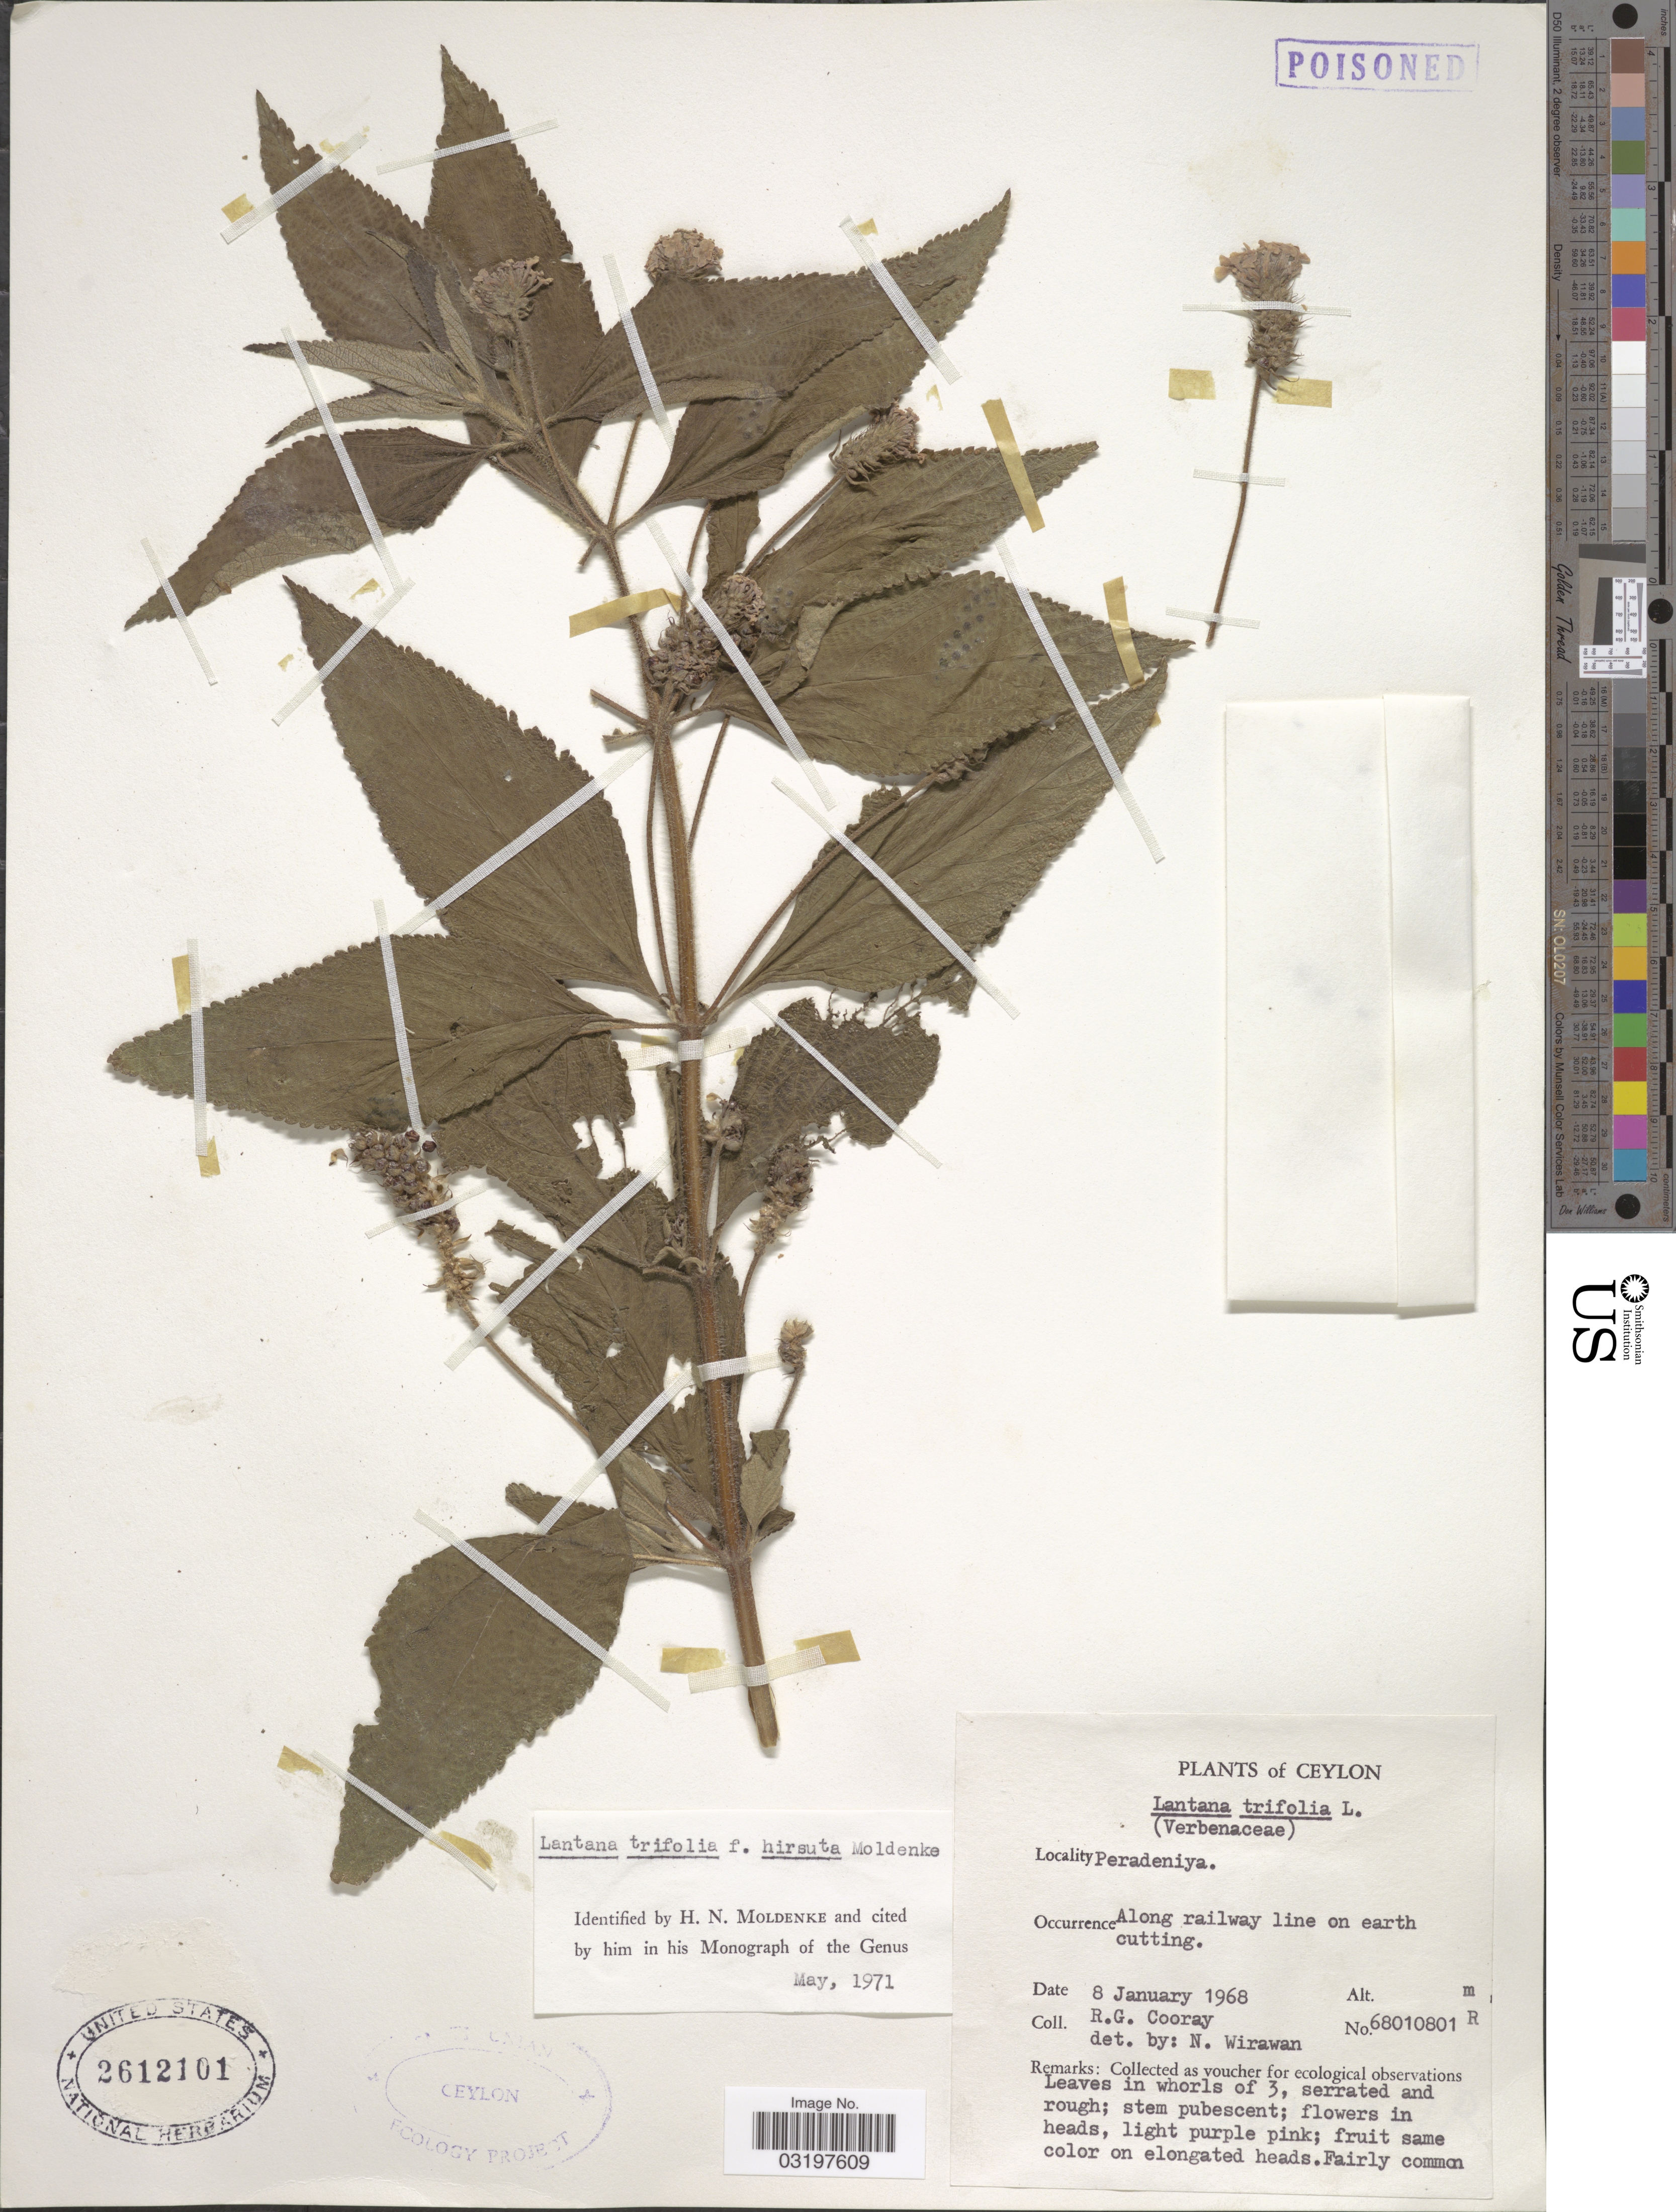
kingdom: Plantae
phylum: Tracheophyta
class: Magnoliopsida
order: Lamiales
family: Verbenaceae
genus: Lantana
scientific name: Lantana trifolia f. hirsuta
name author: Moldenke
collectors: R. Cooray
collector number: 68010801R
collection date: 1968-01-08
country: Sri Lanka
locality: Ceylon. Peradeniya.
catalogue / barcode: US 2612101